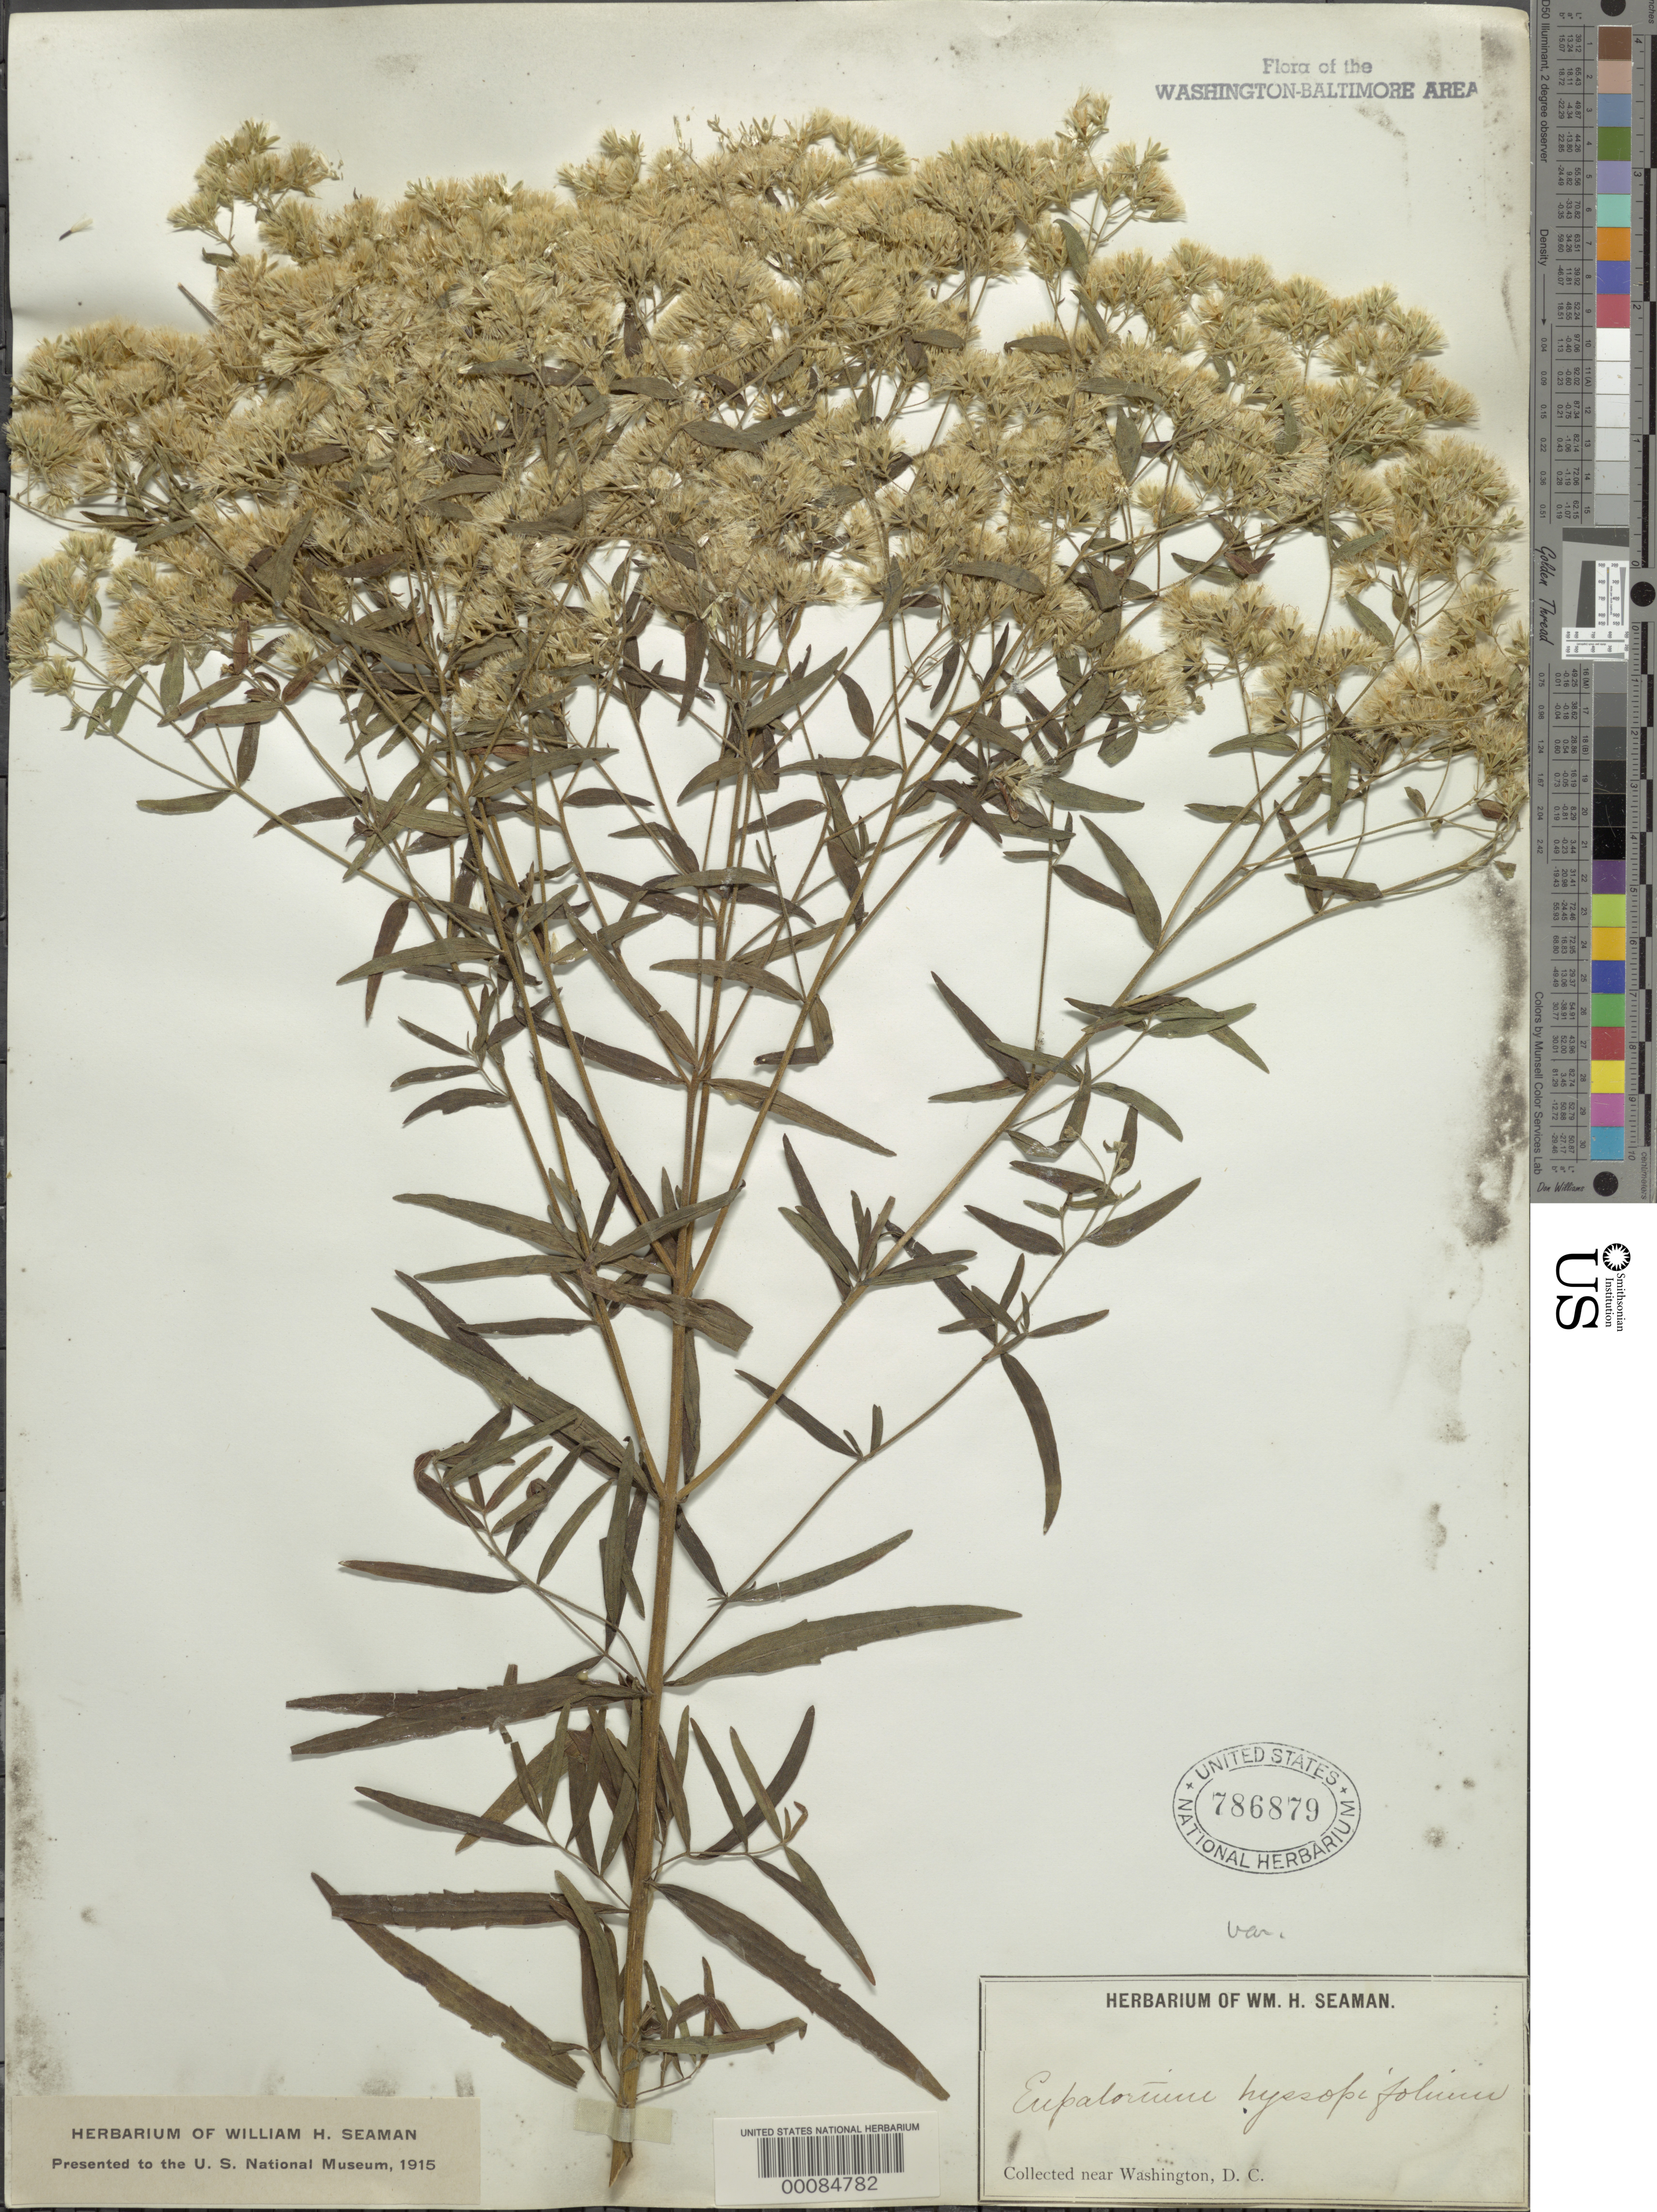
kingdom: Plantae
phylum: Tracheophyta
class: Magnoliopsida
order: Asterales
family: Asteraceae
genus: Eupatorium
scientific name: Eupatorium hyssopifolium var. laciniatum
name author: A. Gray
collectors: W. Seaman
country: United States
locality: Near Washington DC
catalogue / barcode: US 786879